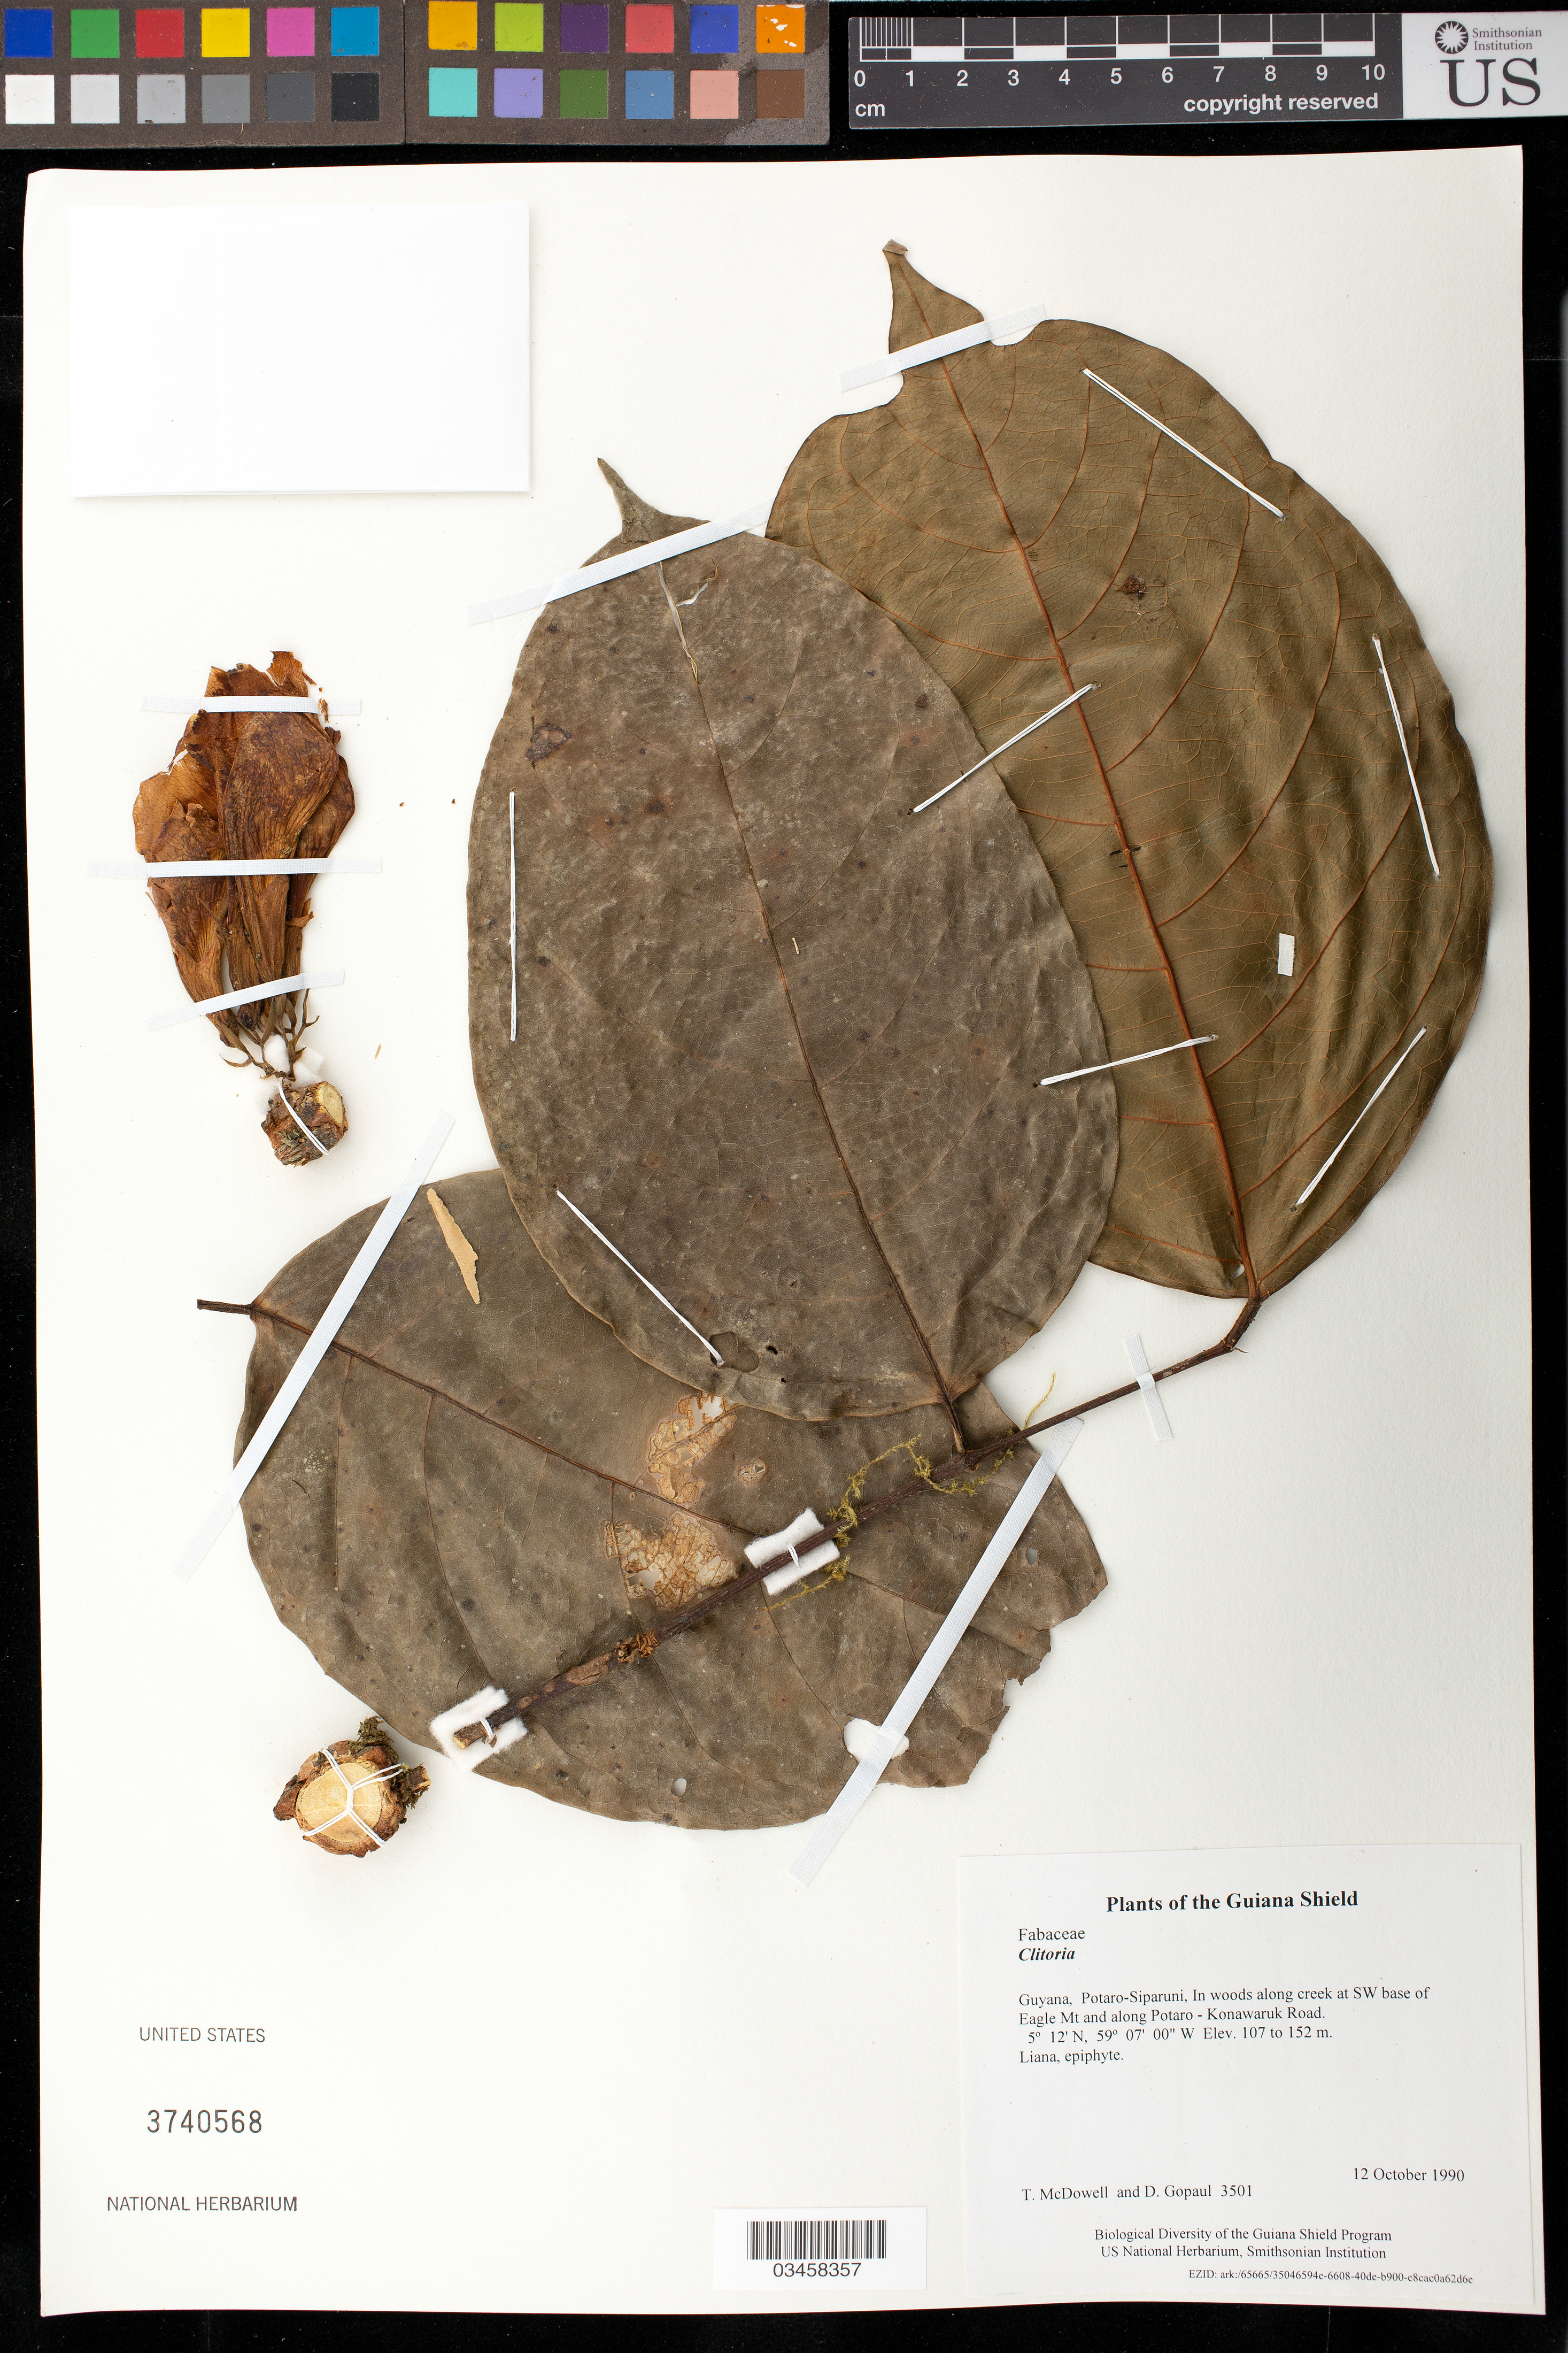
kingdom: Plantae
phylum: Tracheophyta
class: Magnoliopsida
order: Fabales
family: Fabaceae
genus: Clitoria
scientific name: Clitoria sp.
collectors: T. McDowell & D. Gopaul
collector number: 3501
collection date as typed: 12 October 1990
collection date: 1990-10-12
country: Guyana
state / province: Potaro-Siparuni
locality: In woods along creek at SW base of Eagle Mt and along Potaro - Konawaruk Road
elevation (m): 107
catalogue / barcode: US 3740568